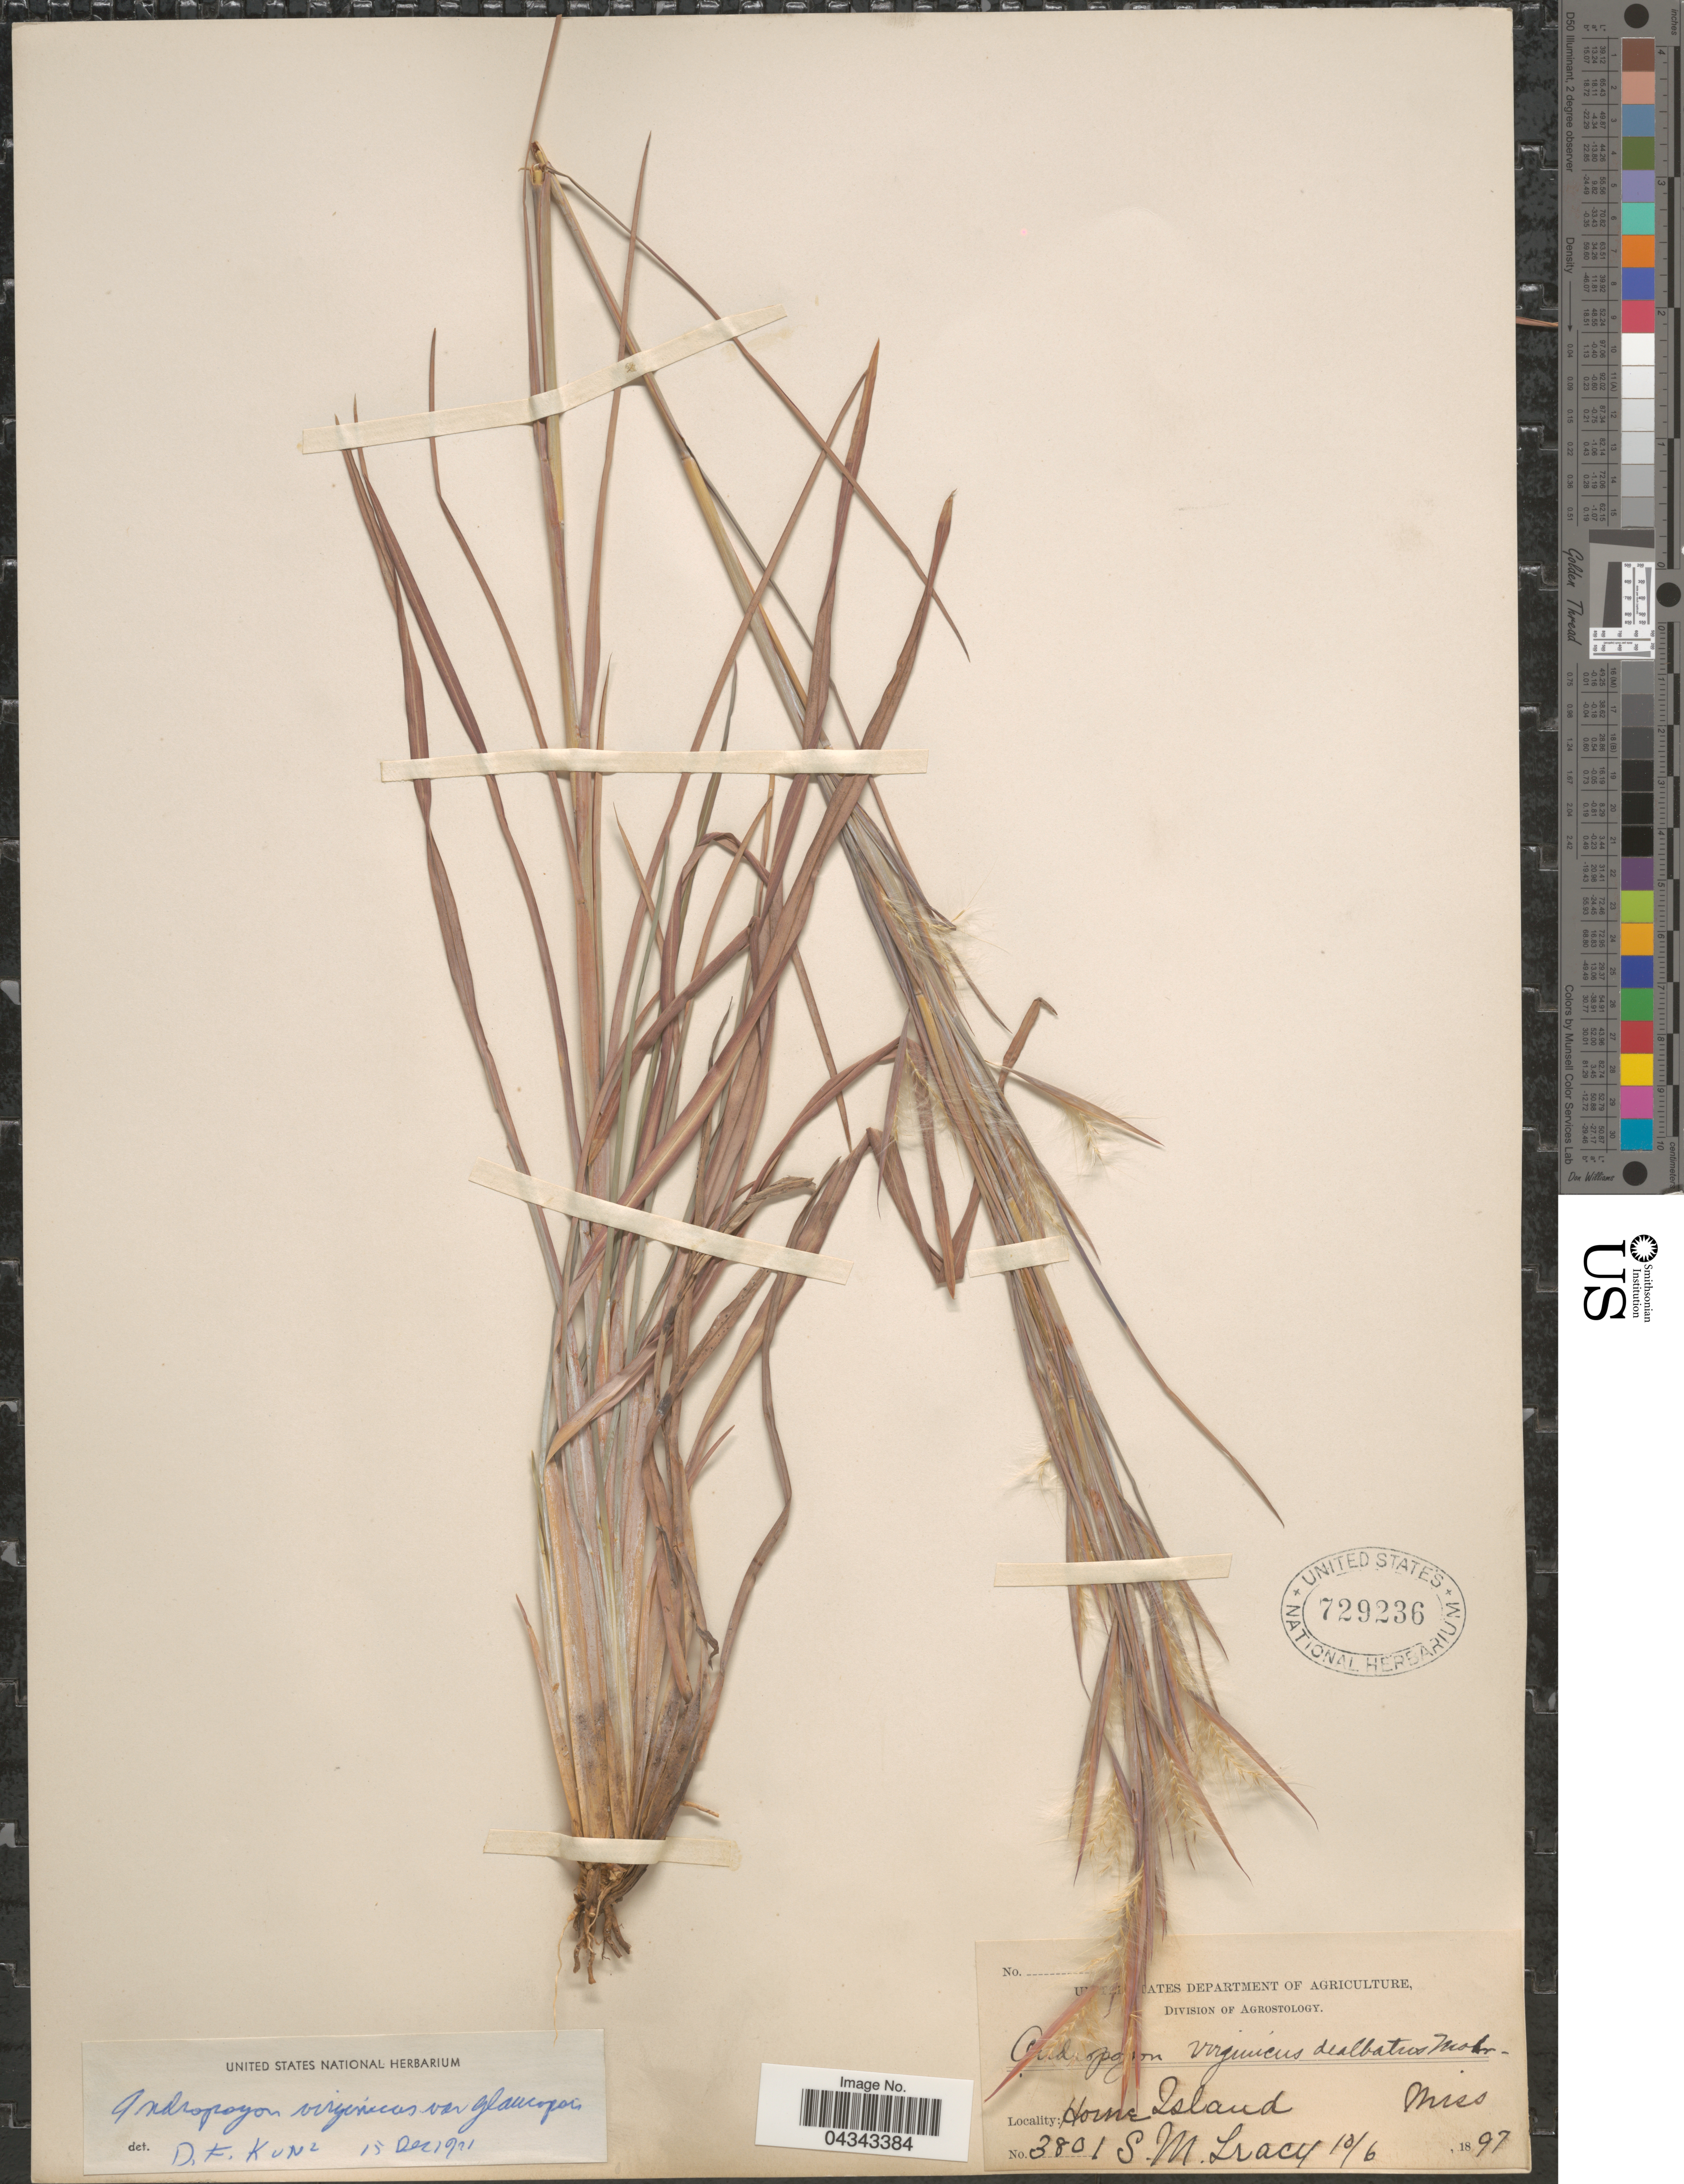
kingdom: Plantae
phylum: Tracheophyta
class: Liliopsida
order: Poales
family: Poaceae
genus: Andropogon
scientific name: Andropogon glomeratus var. glaucopsis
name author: C. Mohr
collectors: S. M. Tracy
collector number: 3801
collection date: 1897-10-06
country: United States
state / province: Mississippi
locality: Horne Island.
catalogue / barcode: US 729236